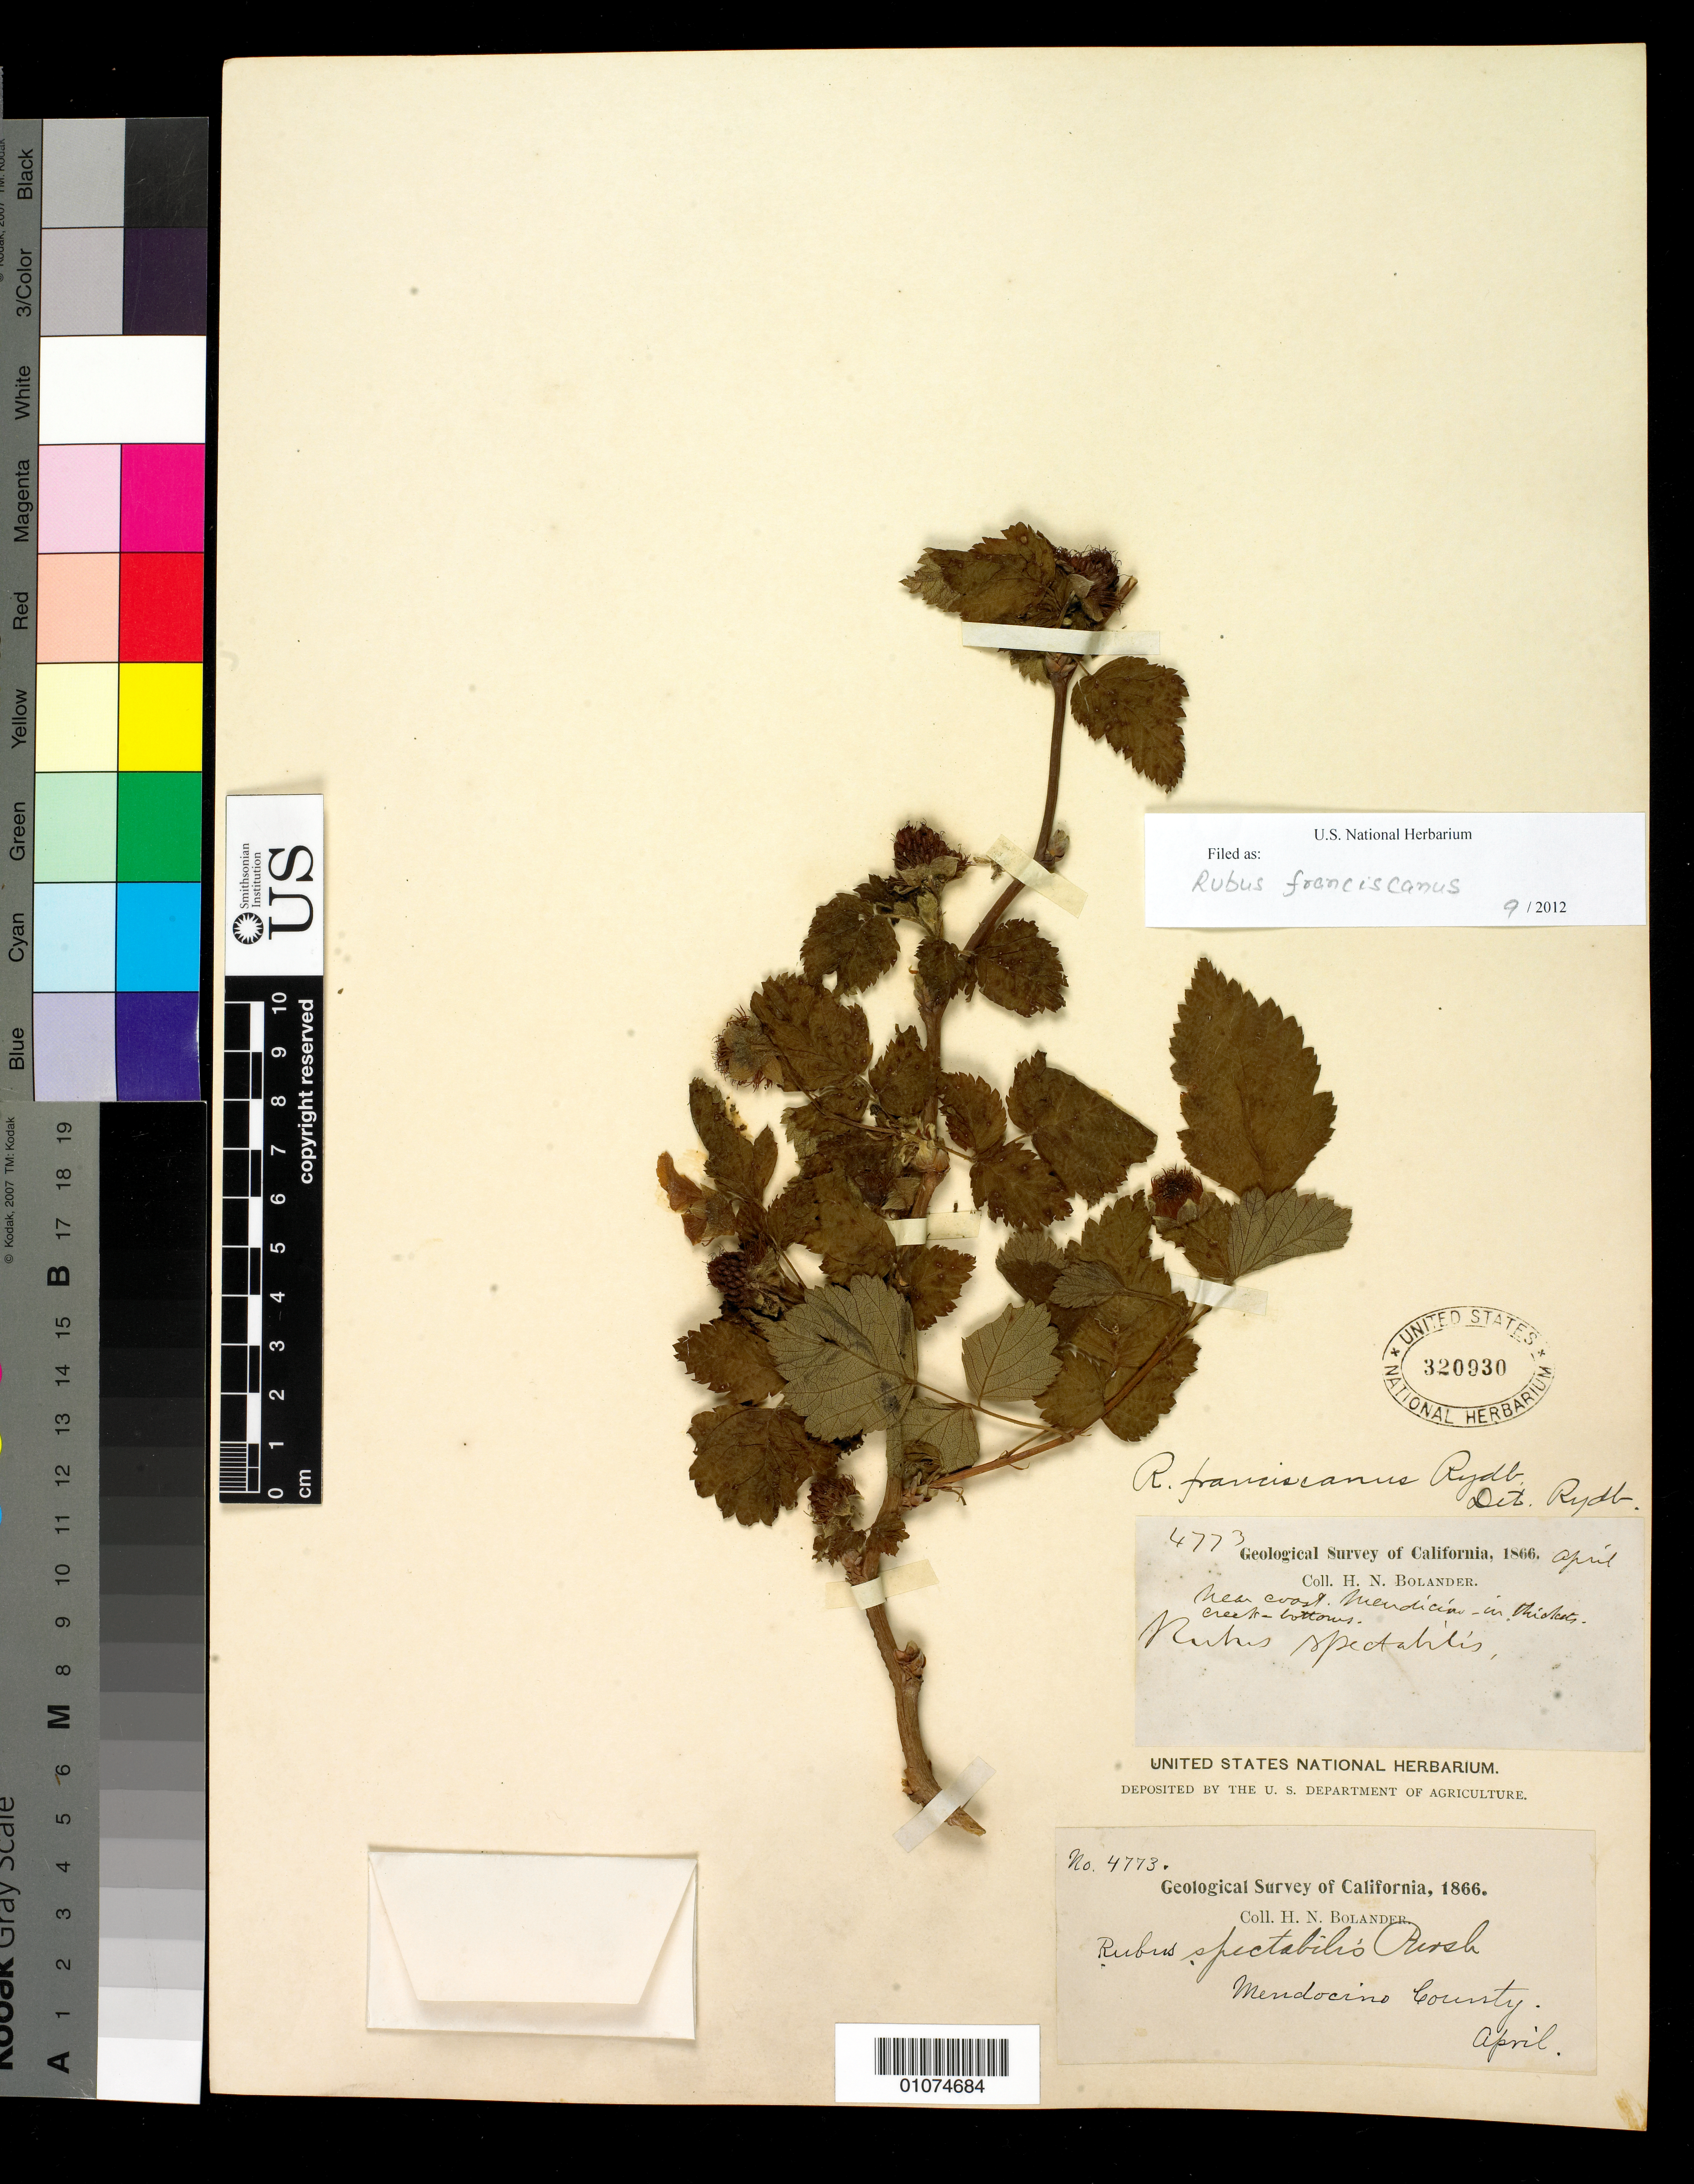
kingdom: Plantae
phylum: Tracheophyta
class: Magnoliopsida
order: Rosales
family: Rosaceae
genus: Rubus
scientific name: Rubus franciscanus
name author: Rydb.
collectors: H. Bolander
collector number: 4773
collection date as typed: Apr 1866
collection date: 1866-04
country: United States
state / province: California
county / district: Mendocino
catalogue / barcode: US 320930